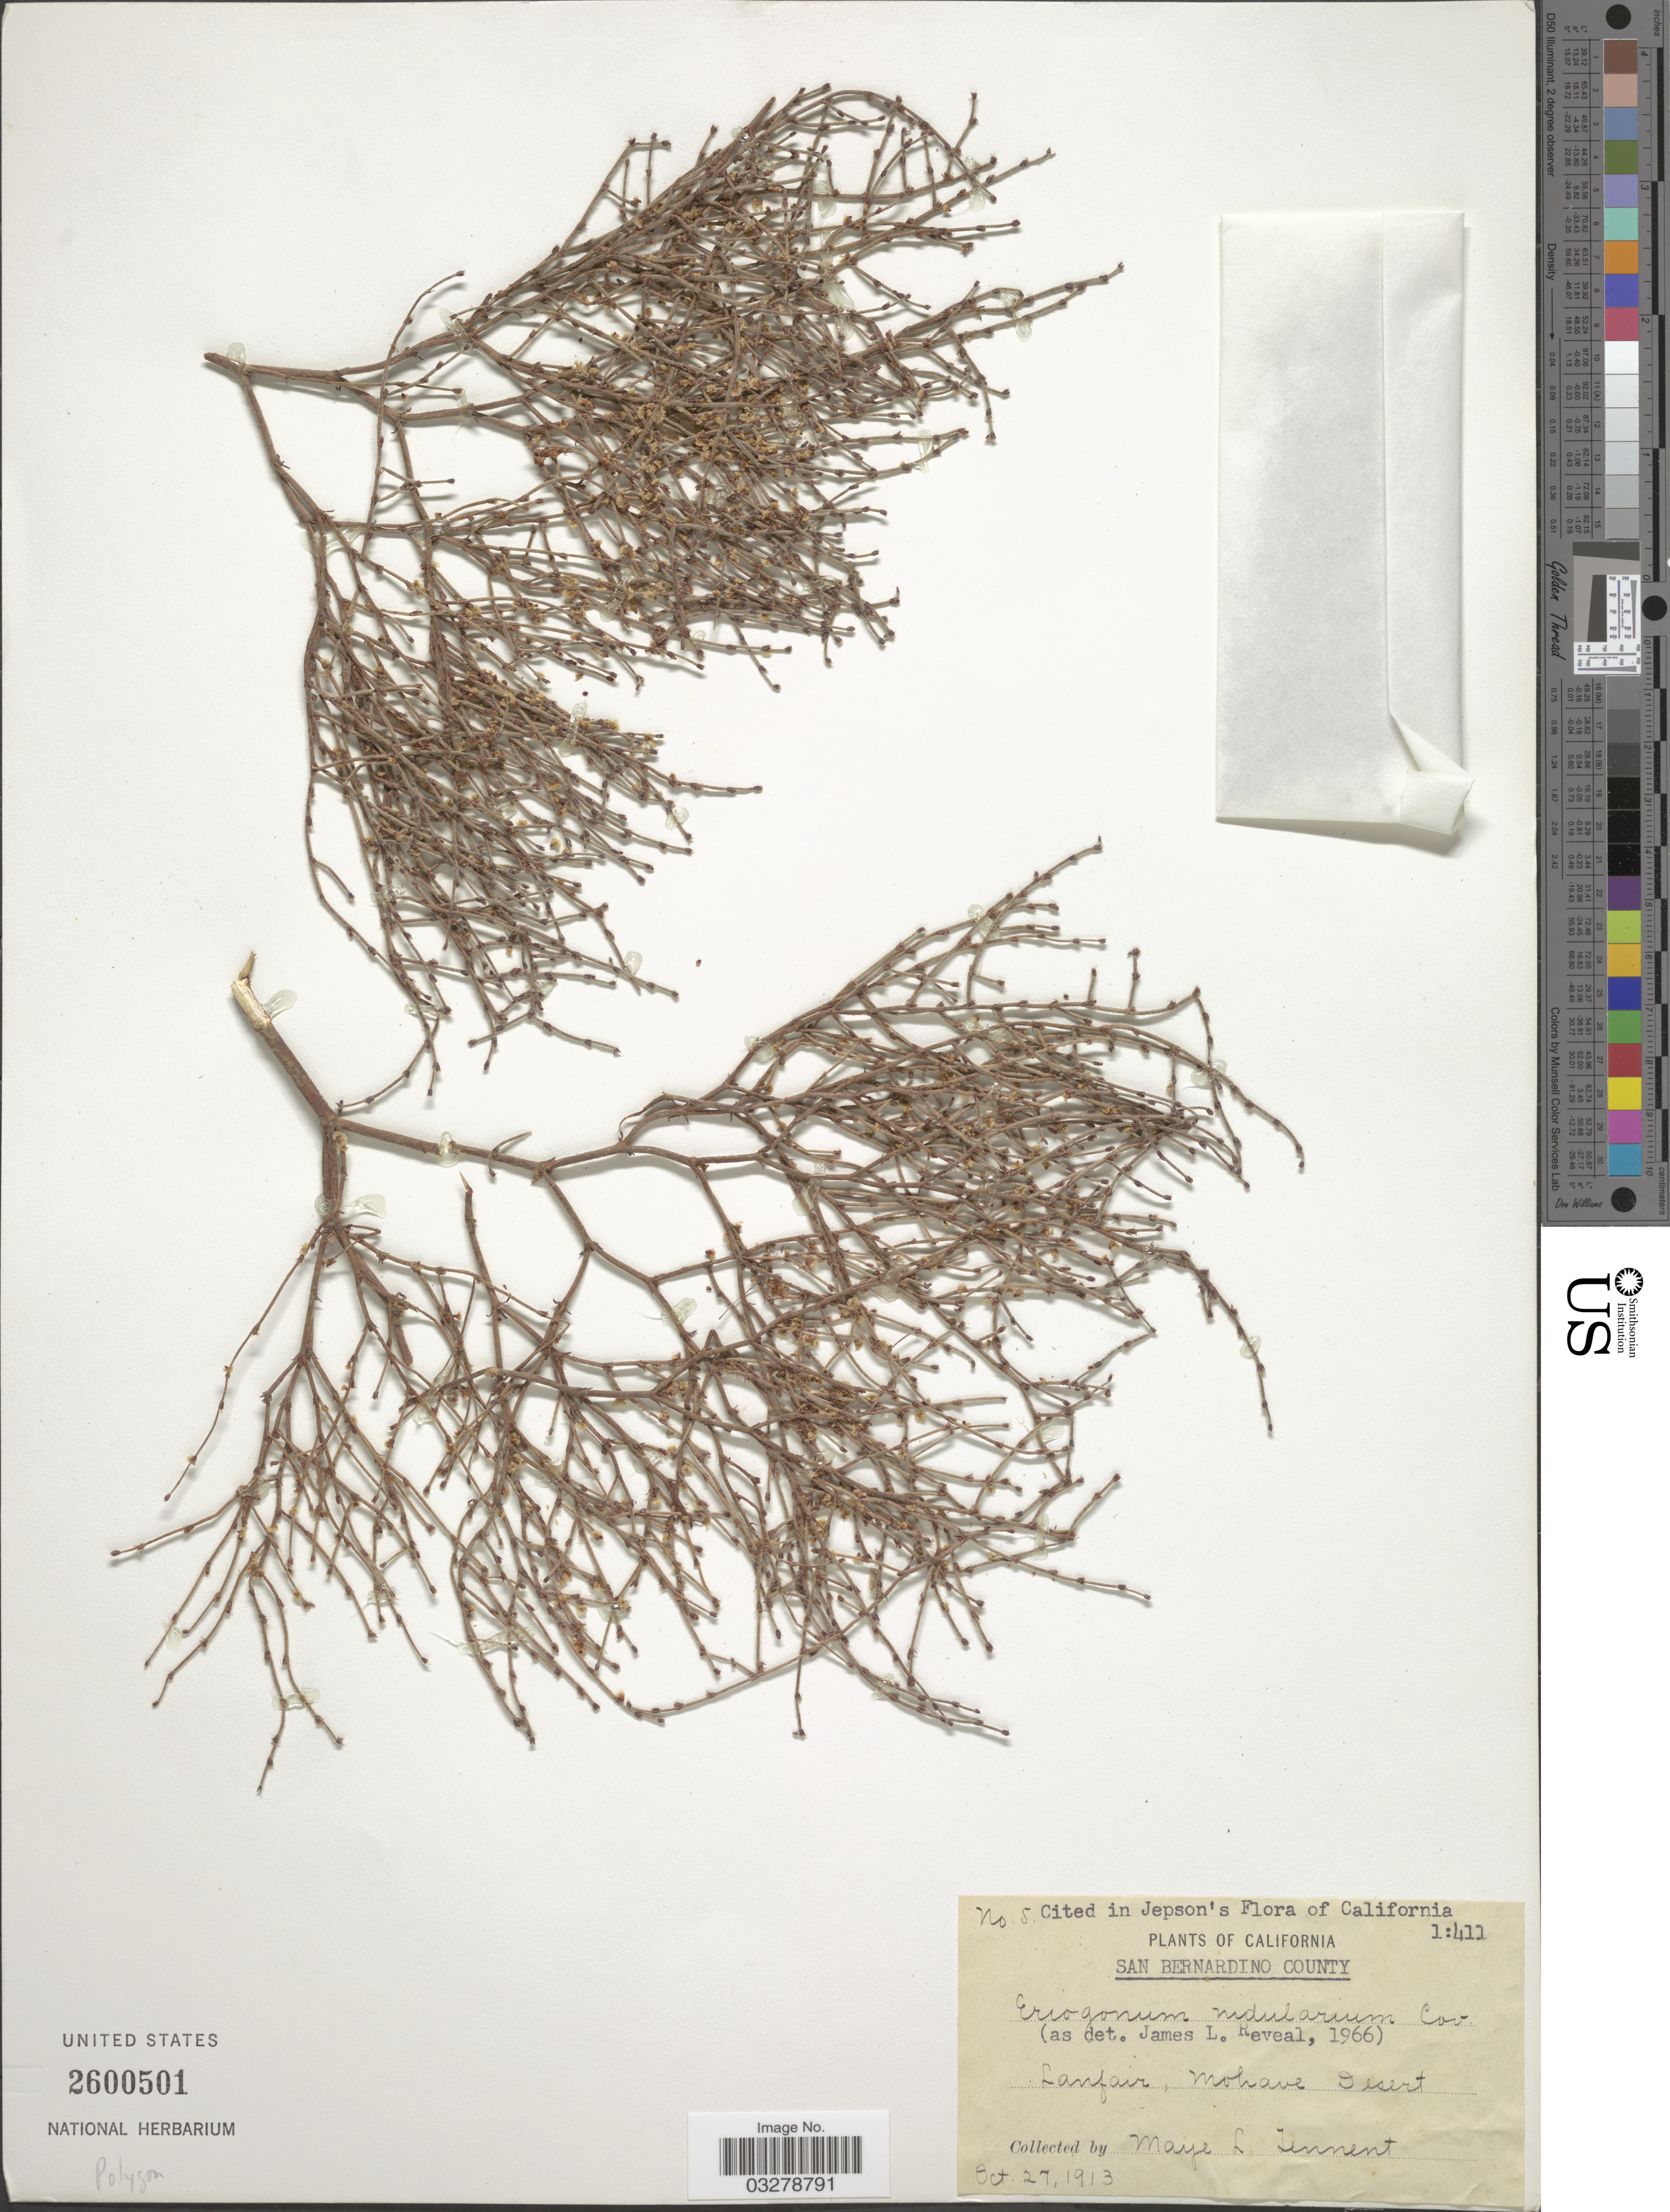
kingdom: Plantae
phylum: Tracheophyta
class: Magnoliopsida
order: Caryophyllales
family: Polygonaceae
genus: Eriogonum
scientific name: Eriogonum nidularium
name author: Coville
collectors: M. Tennent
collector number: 5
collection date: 1913-10-27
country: United States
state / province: California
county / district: San Bernardino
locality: San Bernardino County. Lanfair, Mohave Desert.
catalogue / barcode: US 2600501